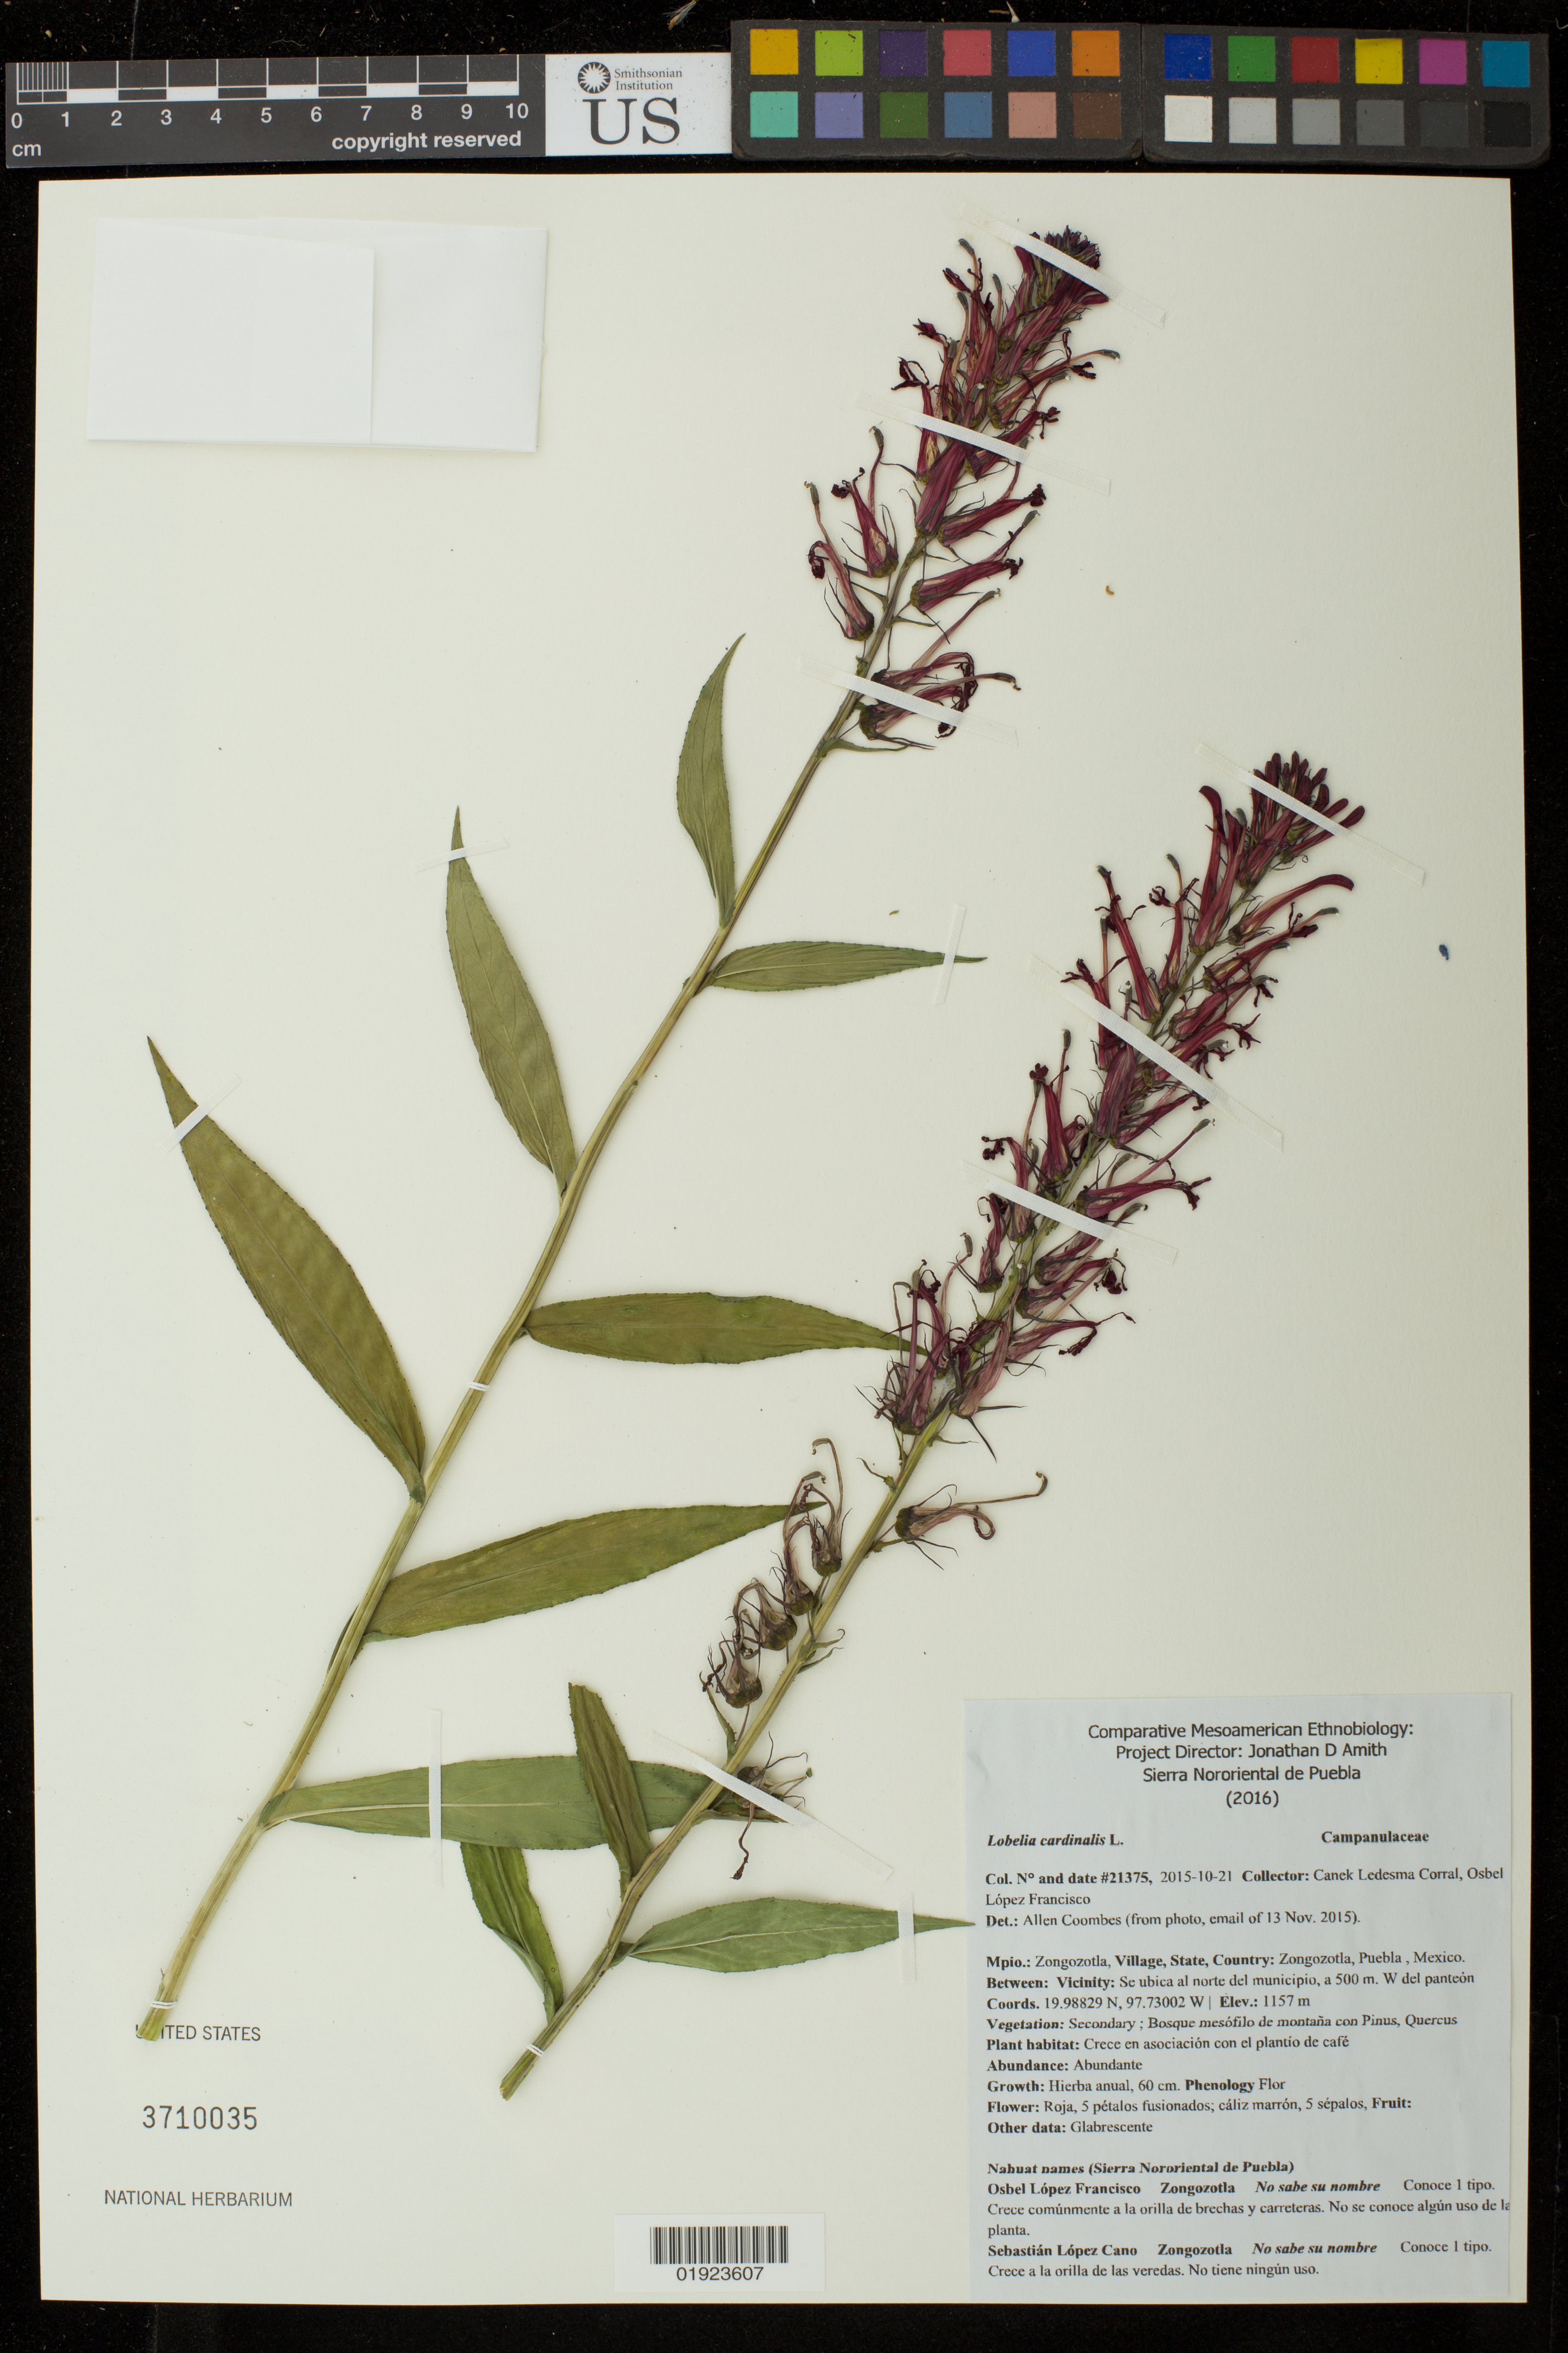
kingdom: Plantae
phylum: Tracheophyta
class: Magnoliopsida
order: Asterales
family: Campanulaceae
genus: Lobelia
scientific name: Lobelia cardinalis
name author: L.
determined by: Coombes, Allen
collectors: Canek Ledesma C. & O. Francisco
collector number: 21375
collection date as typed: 2015-10-21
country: Mexico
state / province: Puebla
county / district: Zongozotla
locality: Zongozotla, Puebla, Mexico, Se ubica al norte del municipio, a 500 m. W del panteon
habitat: Secondary; bosque mesofilo de montana con Pinus, Quercus, crece en asociacion con el plantio de cafe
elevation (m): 1157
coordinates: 19.98829N, 97.73002W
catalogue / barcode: US 3710035